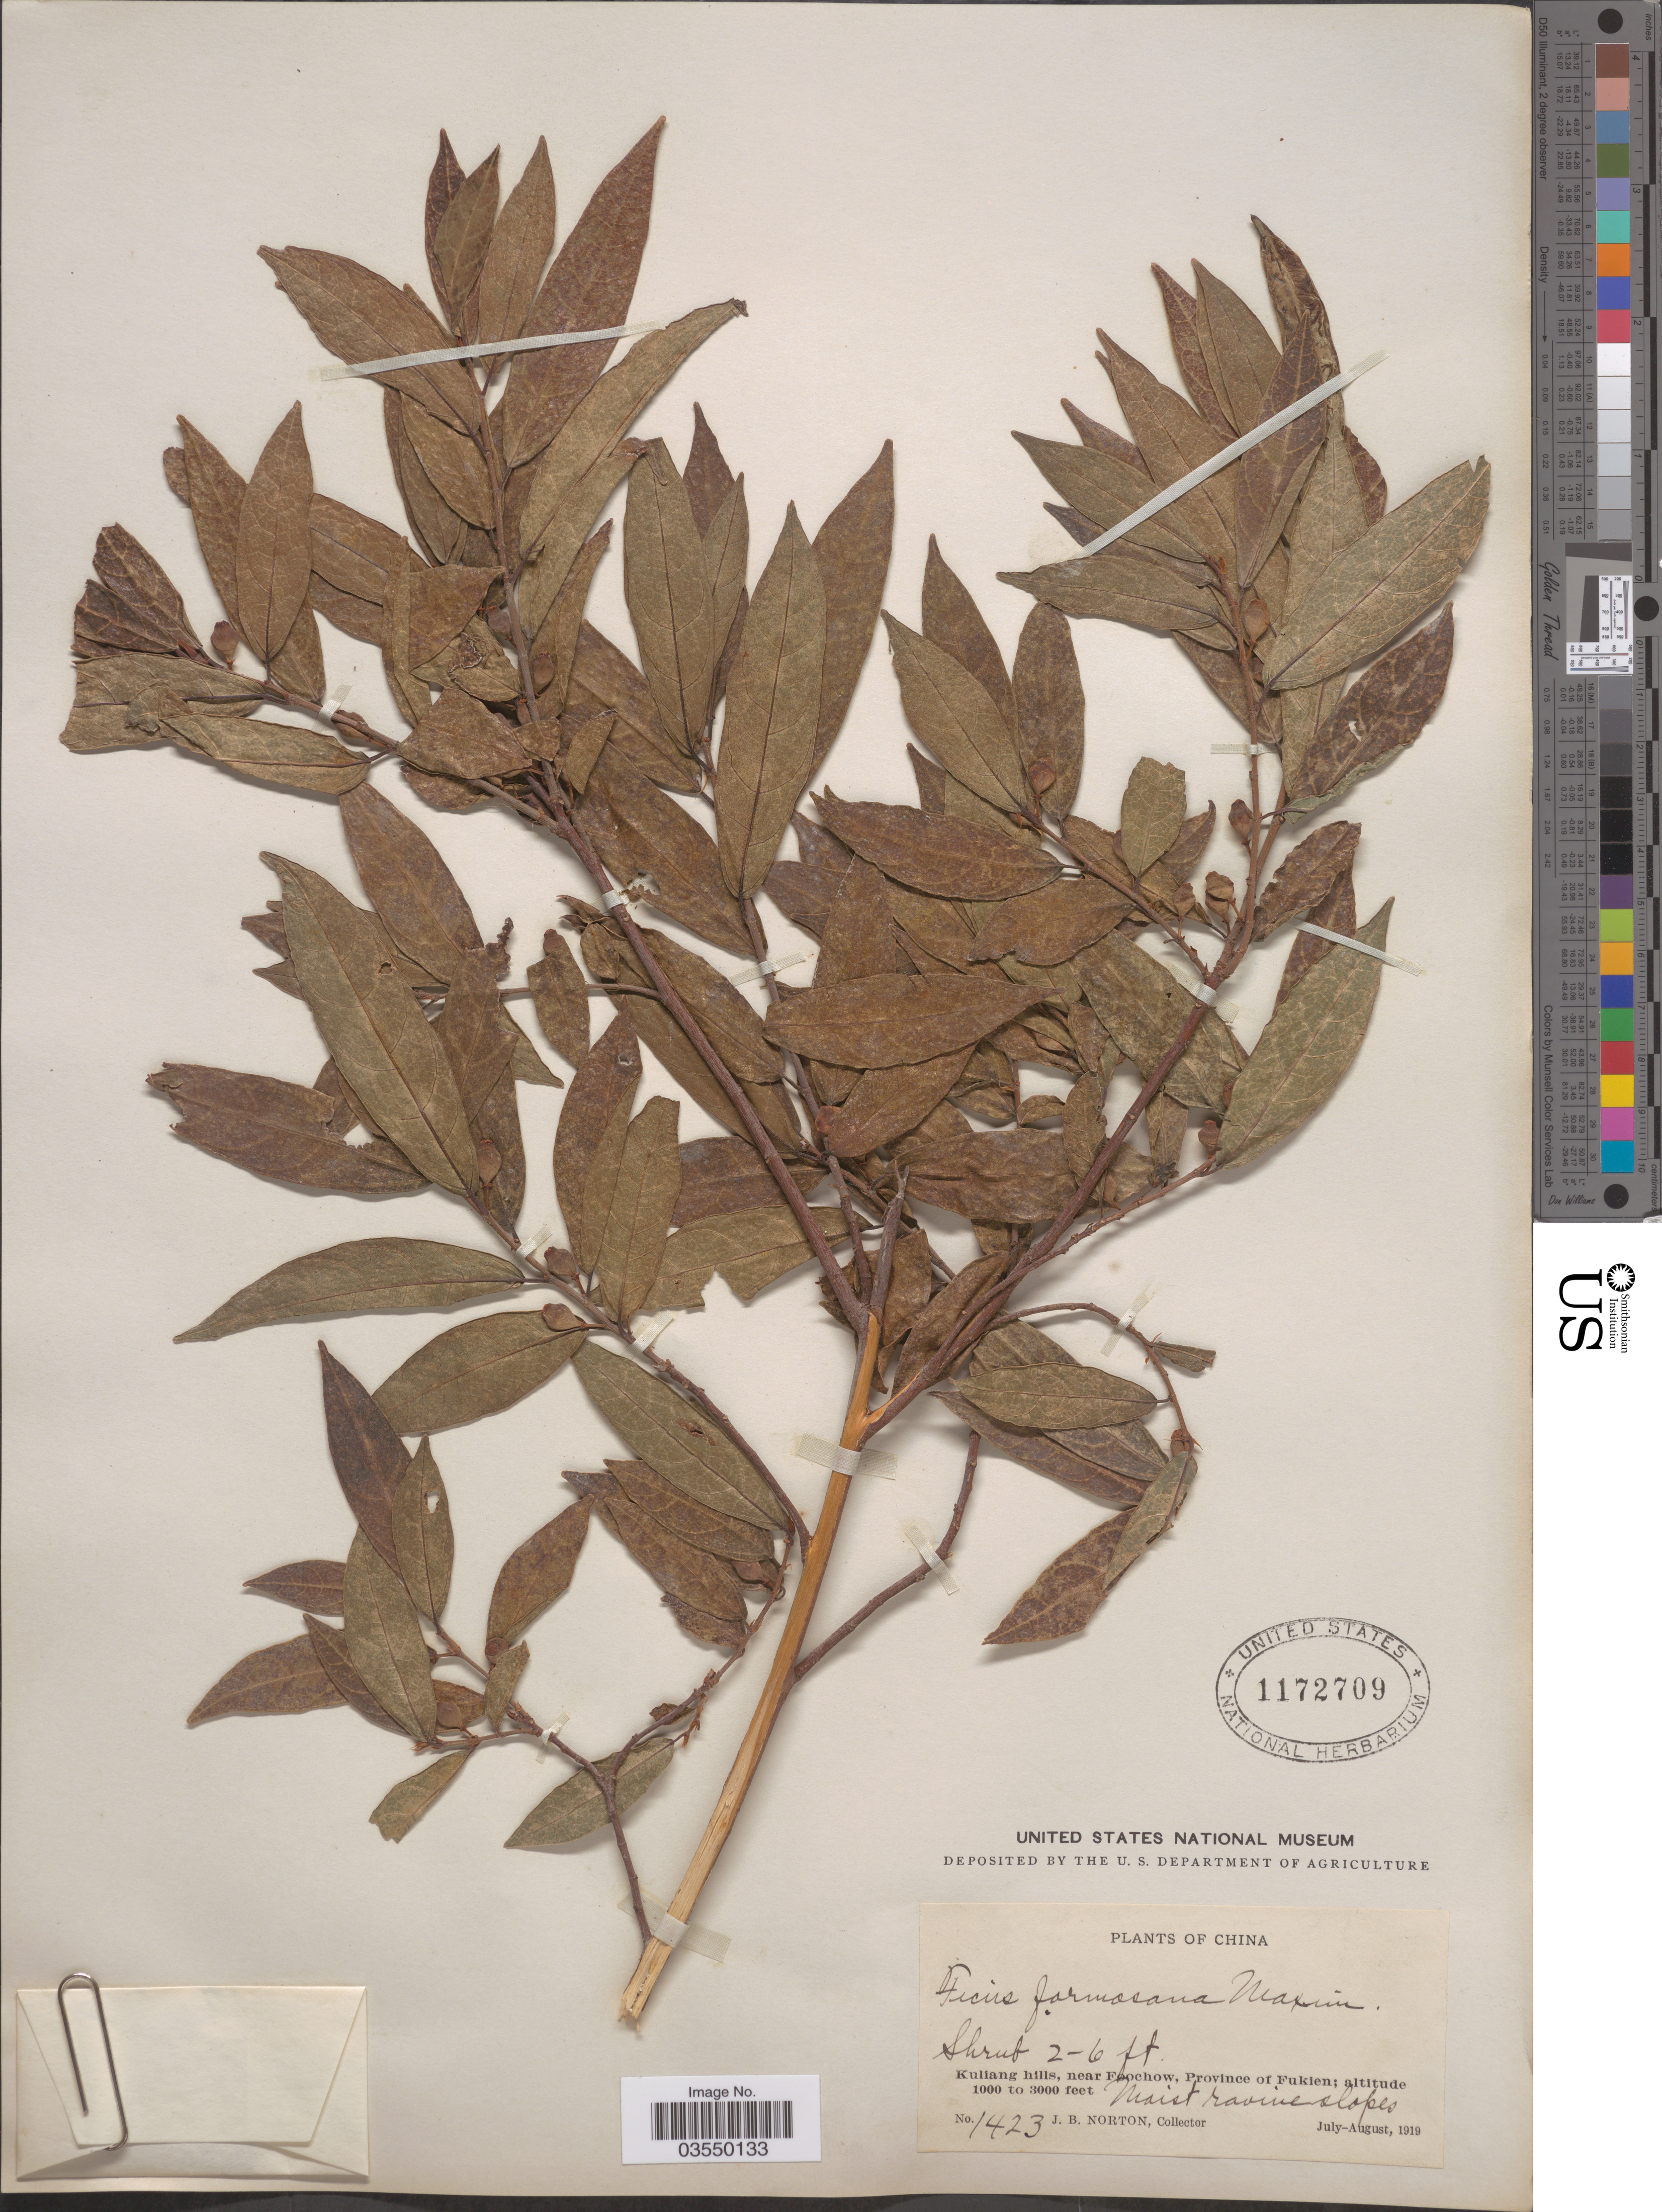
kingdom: Plantae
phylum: Tracheophyta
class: Magnoliopsida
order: Rosales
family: Moraceae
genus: Ficus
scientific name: Ficus formosana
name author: Maxim.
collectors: J. B. Norton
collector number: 1423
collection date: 1919-07/1919-08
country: China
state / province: Fujian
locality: Kuliang hills, near Foochow, Province of Fukien.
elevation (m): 305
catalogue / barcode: US 1172709